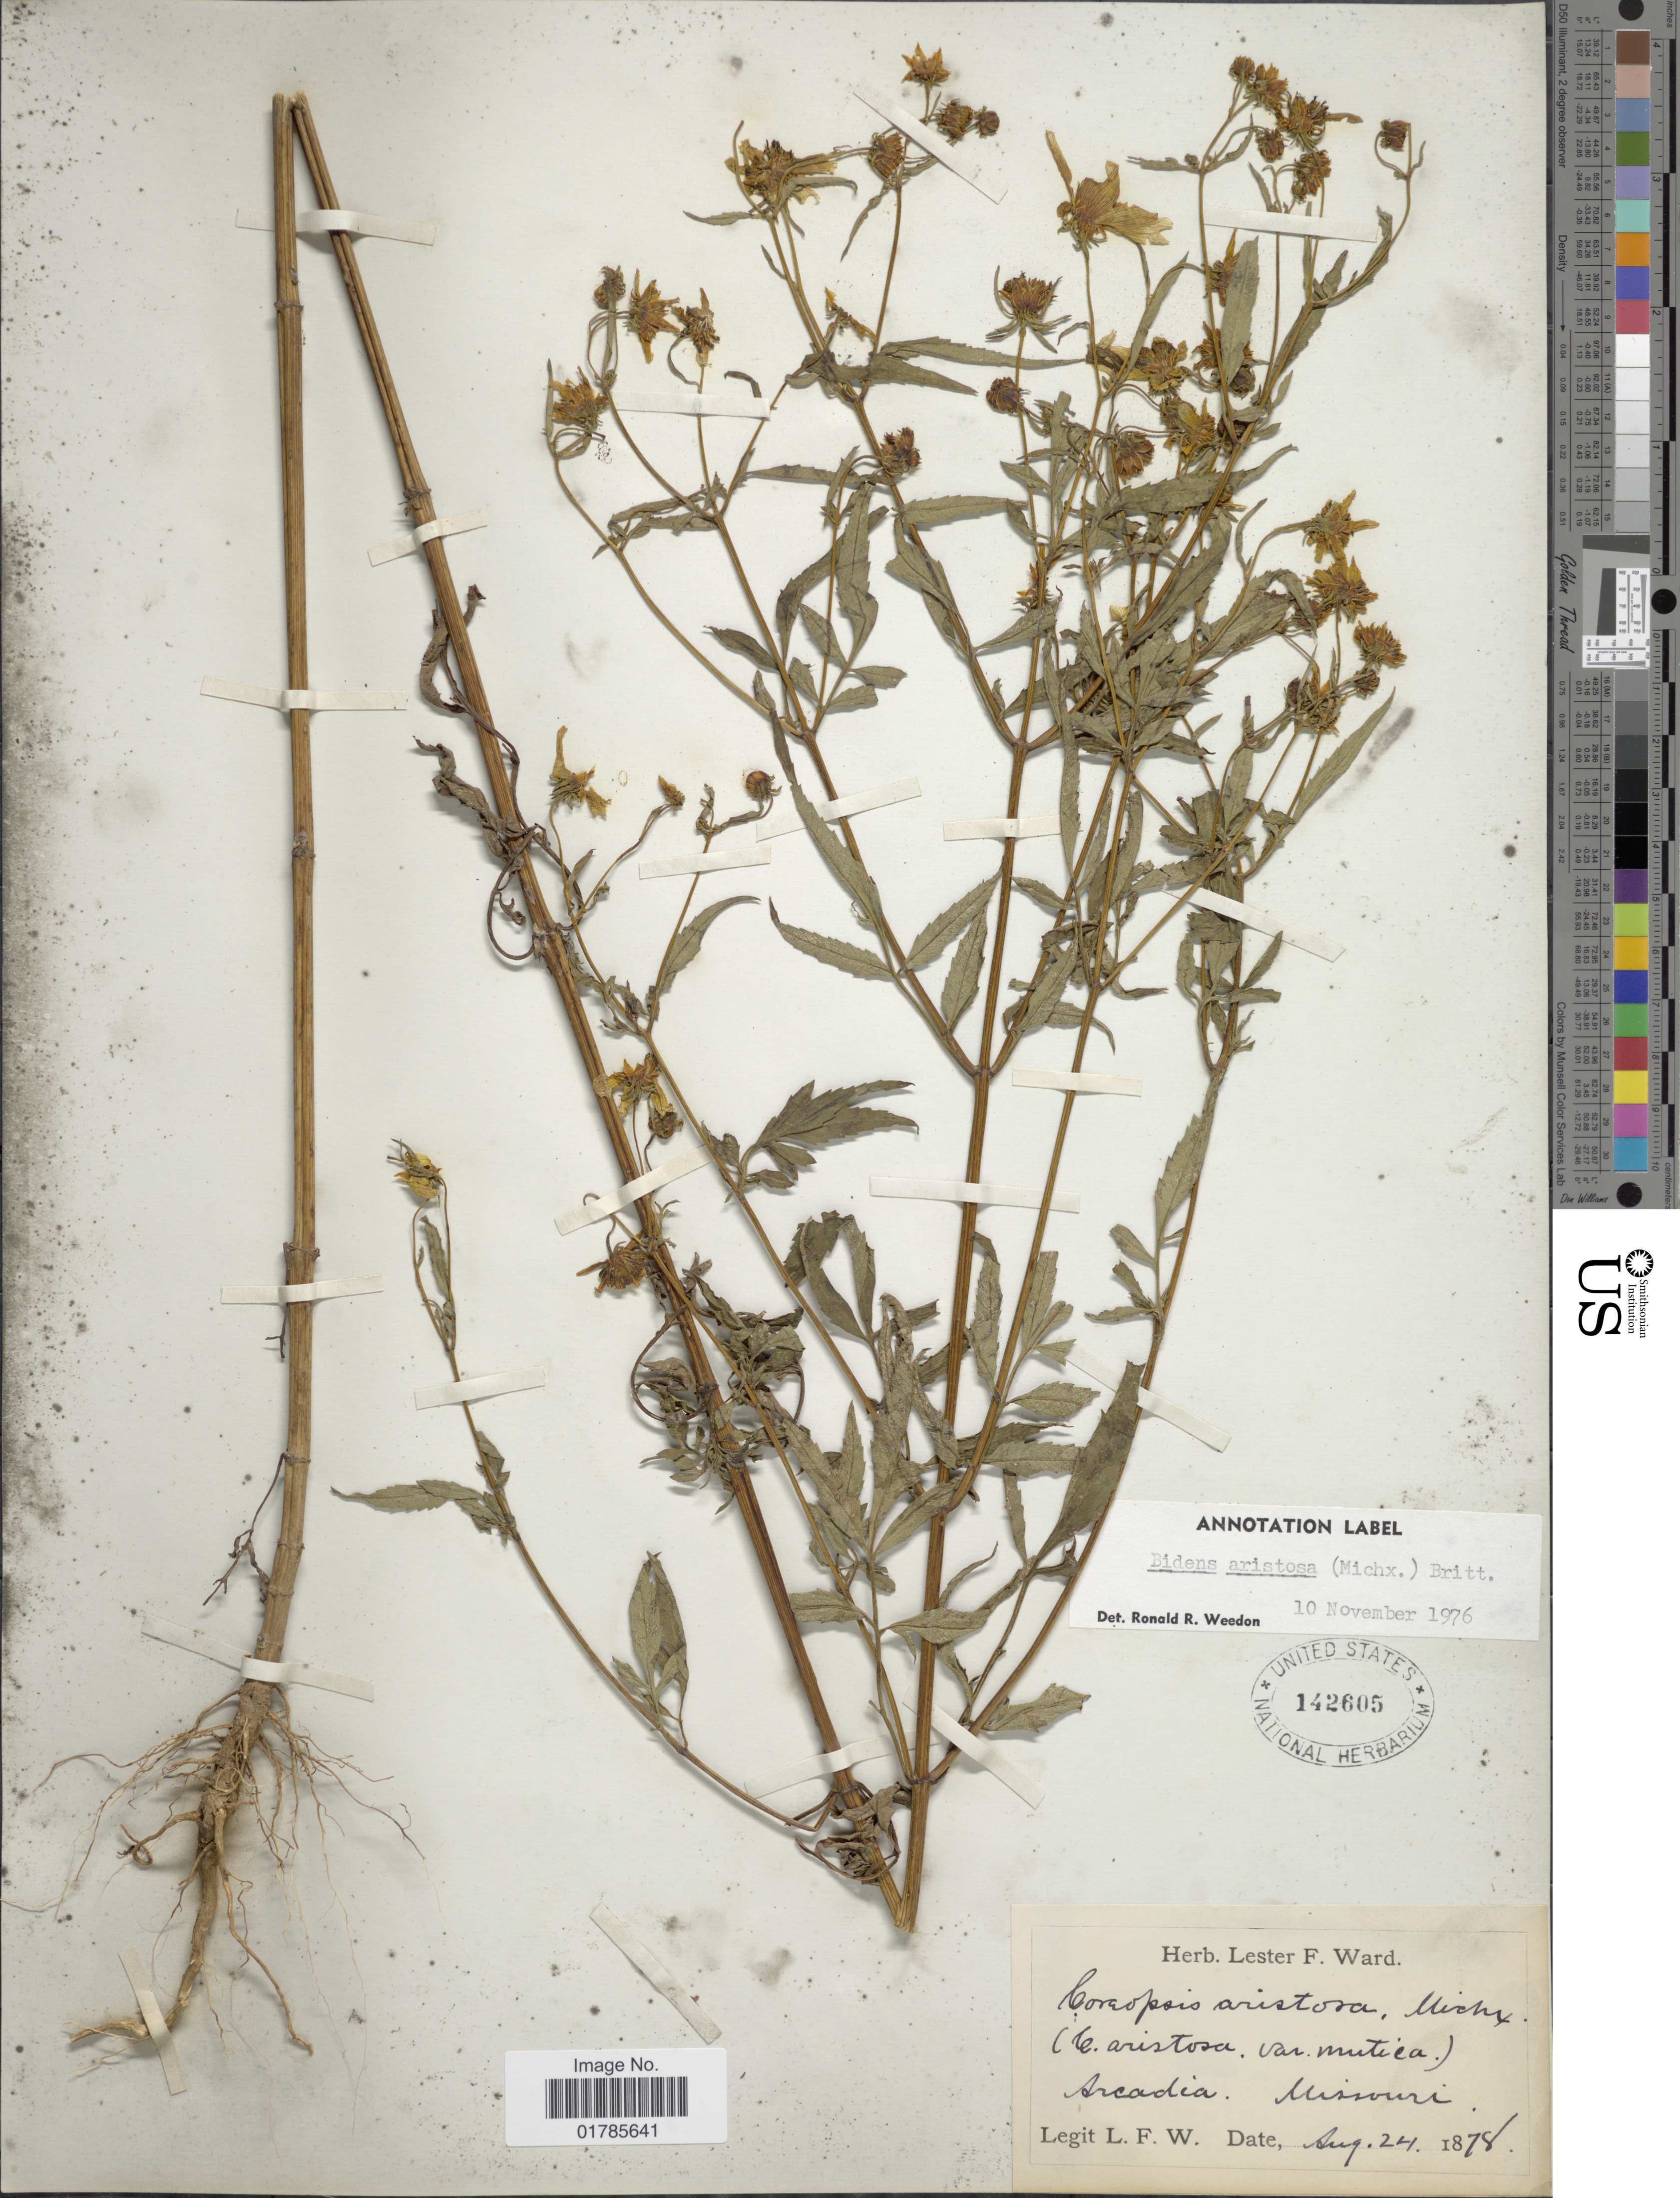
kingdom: Plantae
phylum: Tracheophyta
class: Magnoliopsida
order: Asterales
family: Asteraceae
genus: Bidens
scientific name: Bidens aristosa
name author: (Michx.) Britton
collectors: L. F. Ward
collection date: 1878-08-24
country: United States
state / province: Missouri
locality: Arcadia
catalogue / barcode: US 142605